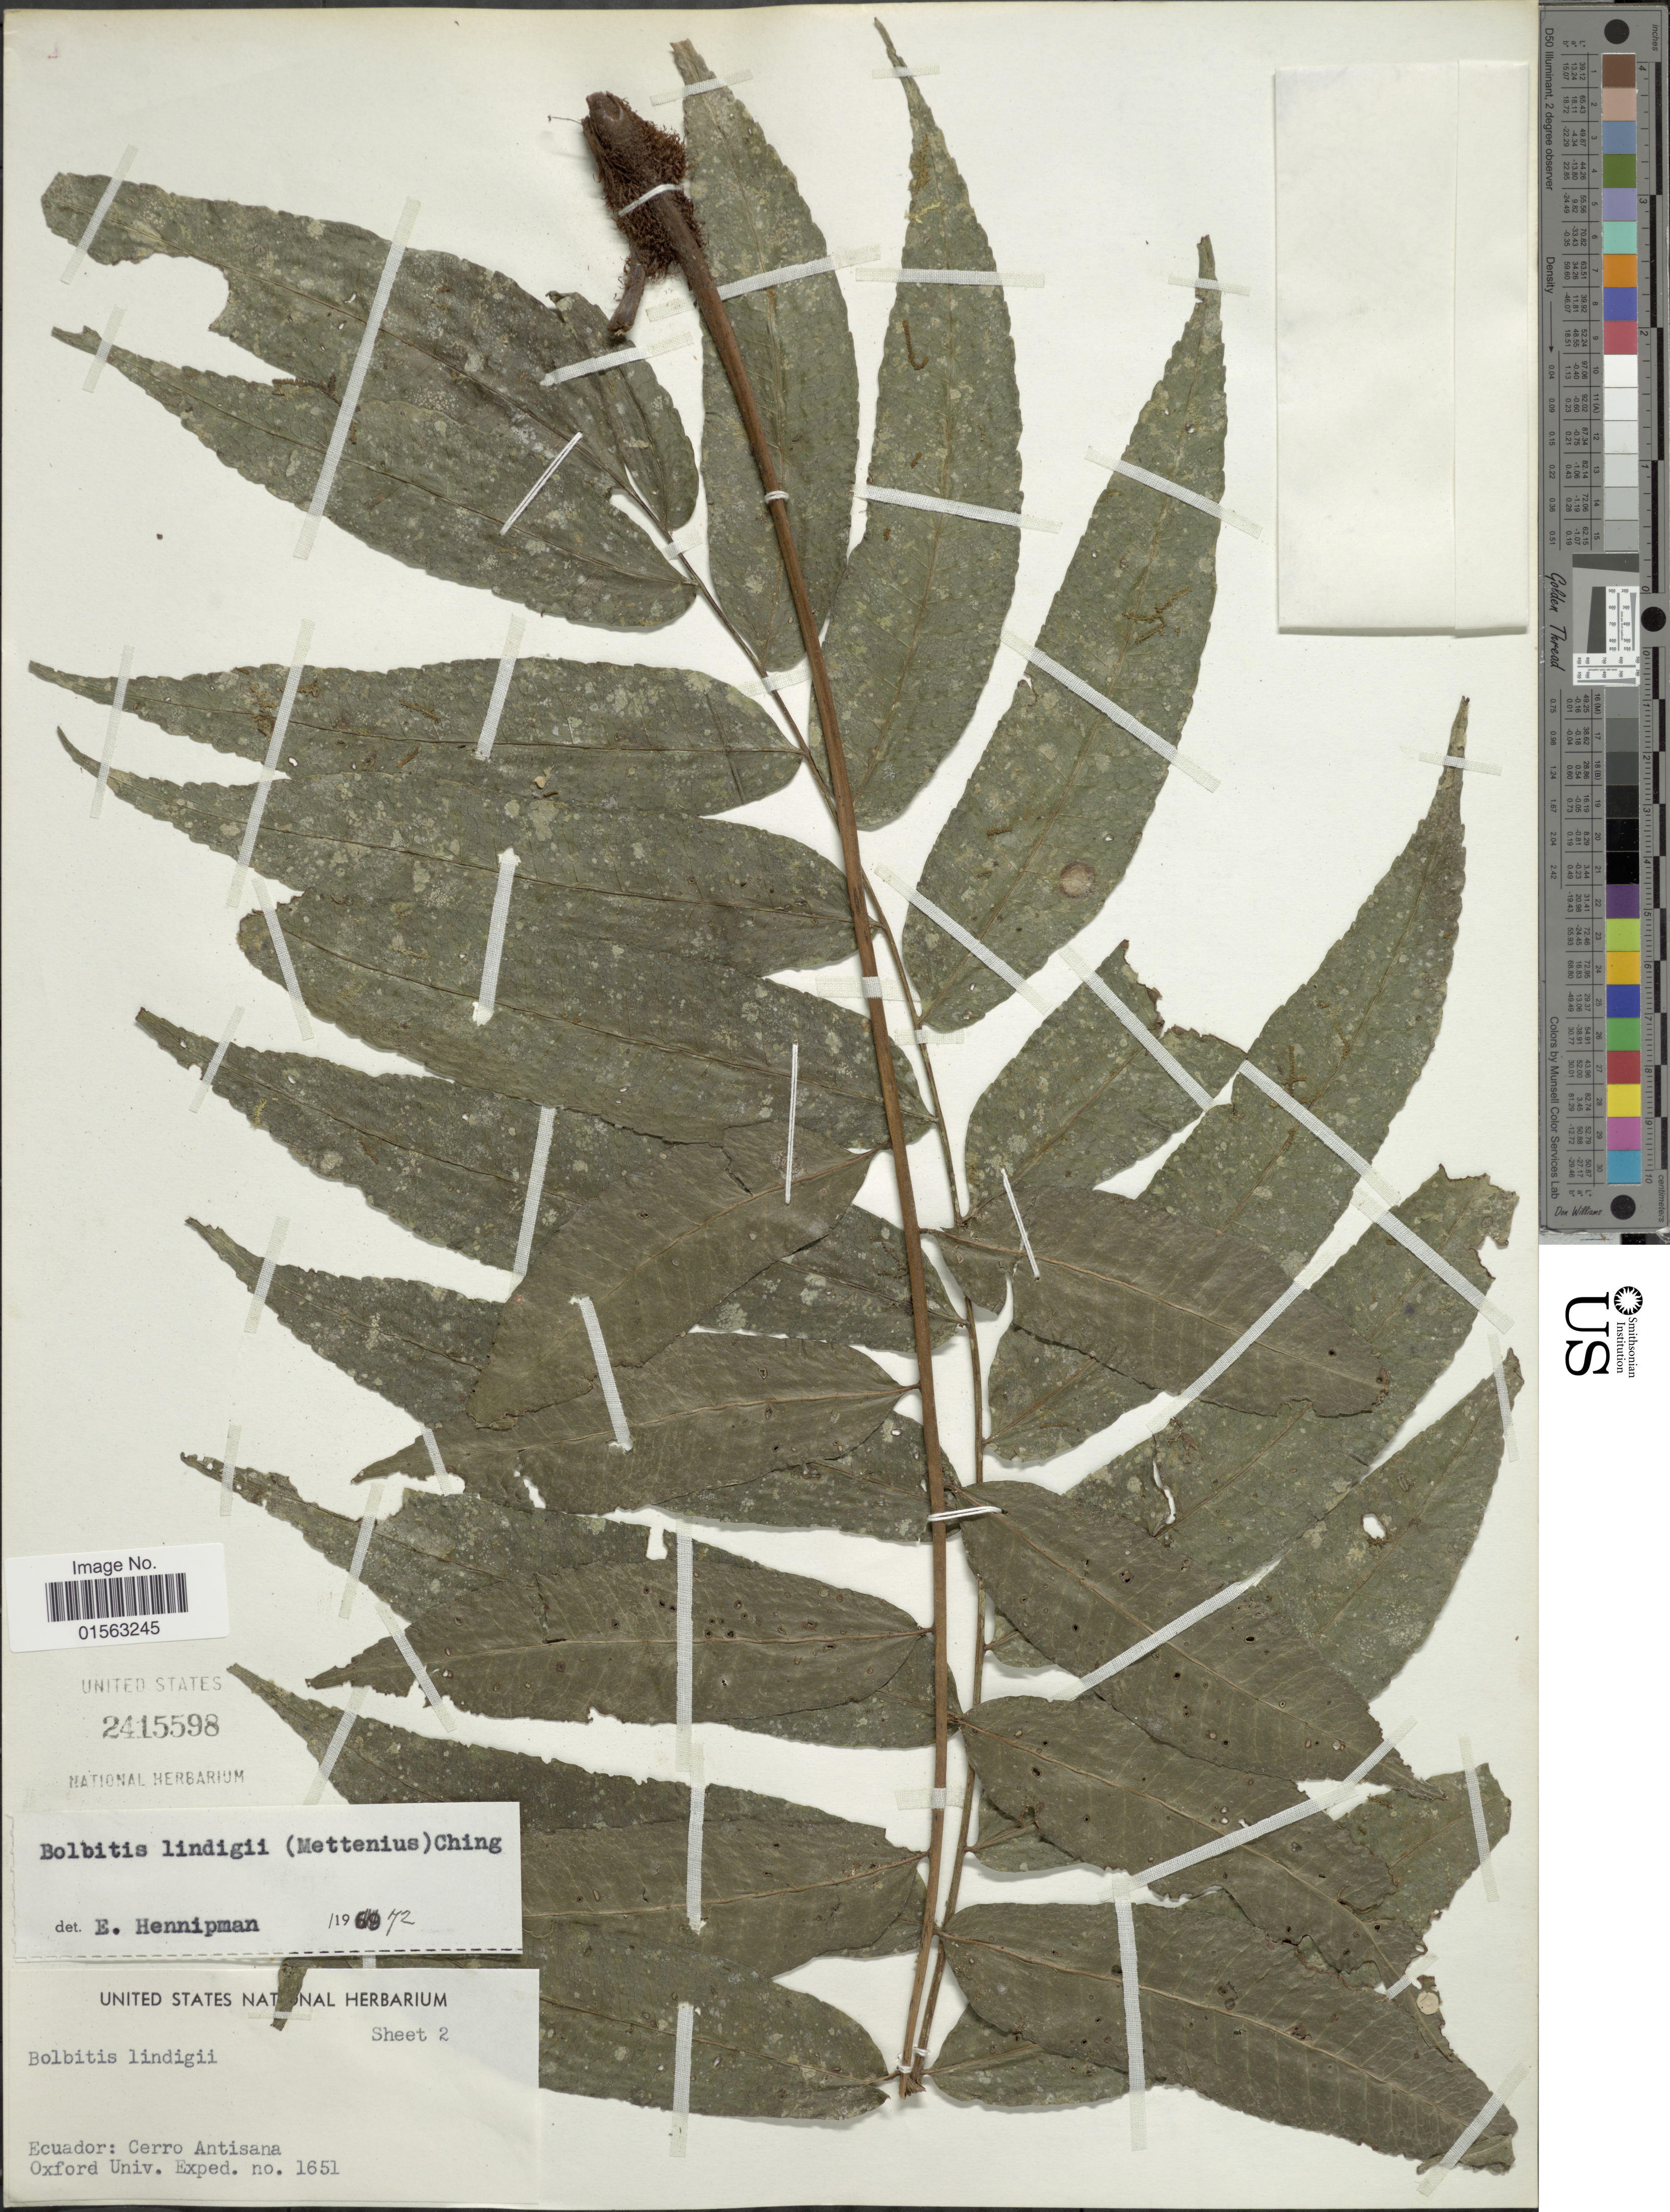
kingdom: Plantae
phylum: Tracheophyta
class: Polypodiopsida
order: Polypodiales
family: Dryopteridaceae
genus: Mickelia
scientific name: Mickelia lindigii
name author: (Mett.) R.C. Moran et al.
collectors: Oxford University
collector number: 1651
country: Ecuador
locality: Cerro Antisana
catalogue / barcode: US 2415598